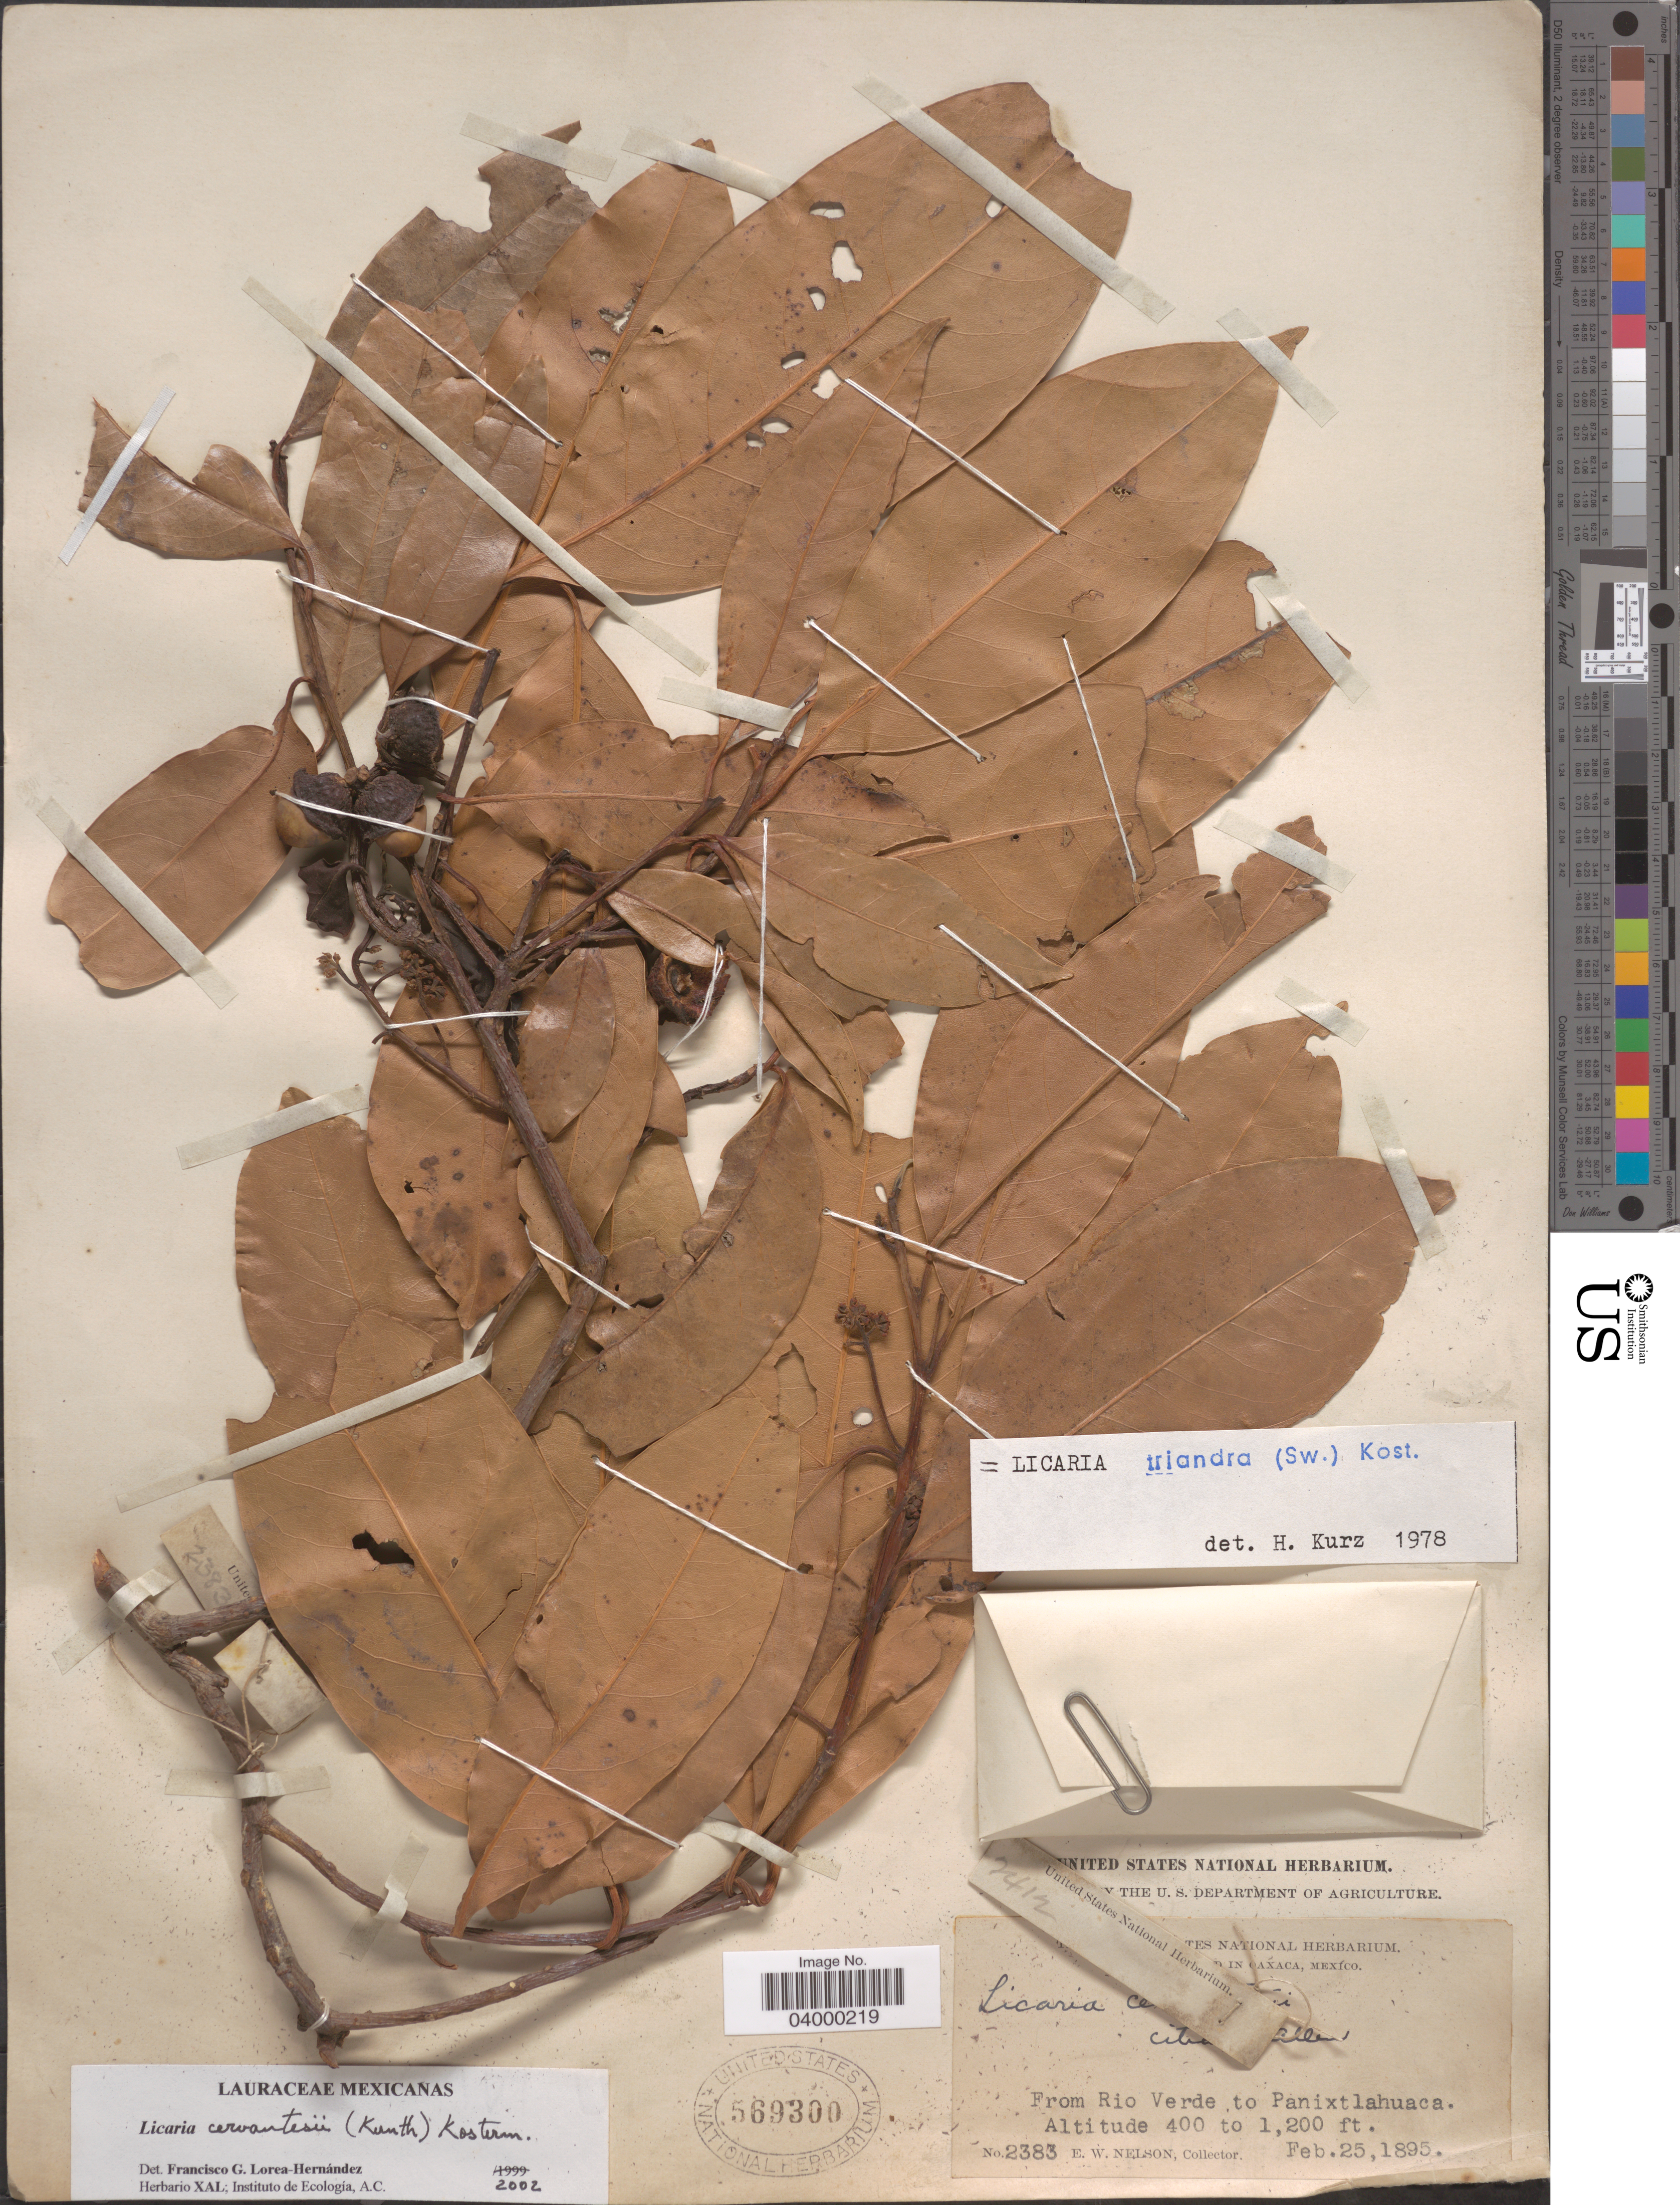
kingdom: Plantae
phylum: Tracheophyta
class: Magnoliopsida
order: Laurales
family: Lauraceae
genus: Licaria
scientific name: Licaria cervantesii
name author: (Kunth) Kosterm.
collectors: E. W. Nelson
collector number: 2383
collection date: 1895-02-25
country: Mexico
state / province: Oaxaca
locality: From Rio Verde to Panixtlahuaca.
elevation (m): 122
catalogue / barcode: US 569300